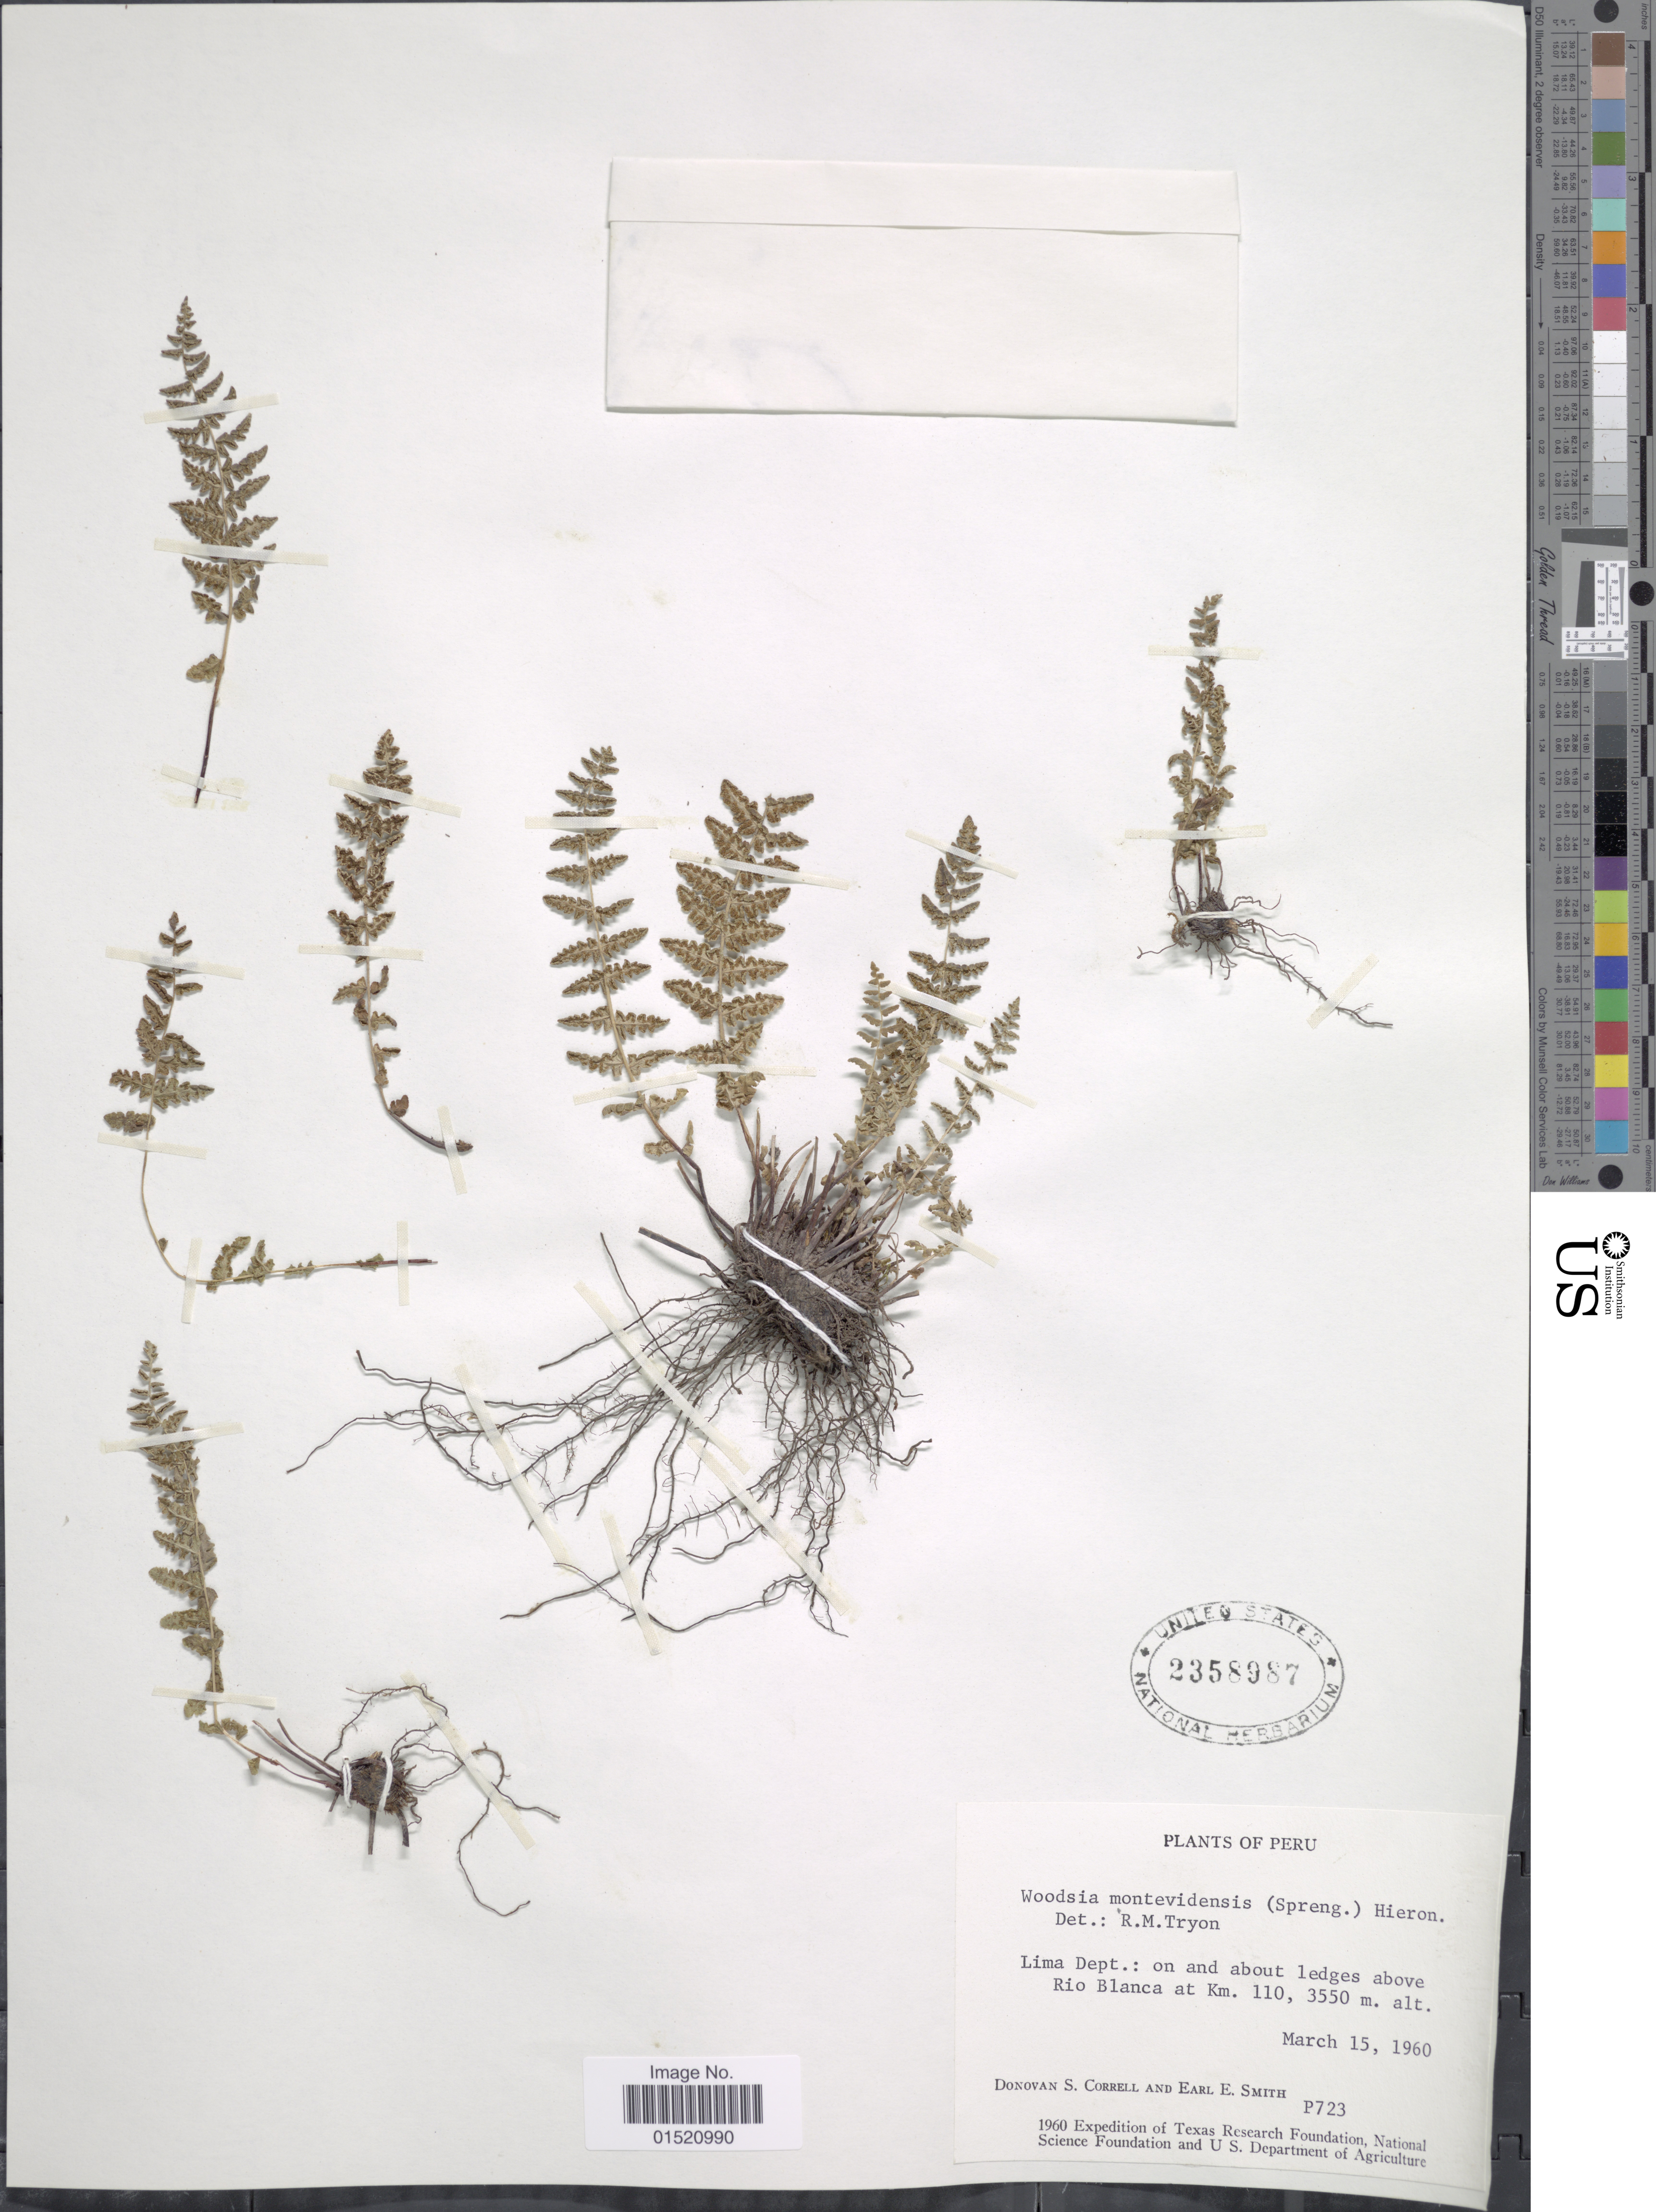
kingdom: Plantae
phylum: Tracheophyta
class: Polypodiopsida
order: Polypodiales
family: Woodsiaceae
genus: Woodsia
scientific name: Woodsia montevidensis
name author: (Spreng.) Hieron.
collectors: D. S. Correll & E. E. Smith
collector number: P723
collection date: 1960-03-15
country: Peru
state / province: Lima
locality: Lima Dept.: on and about ledges above Rio Blanca at Km. 110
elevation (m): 3550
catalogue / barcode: US 2358987